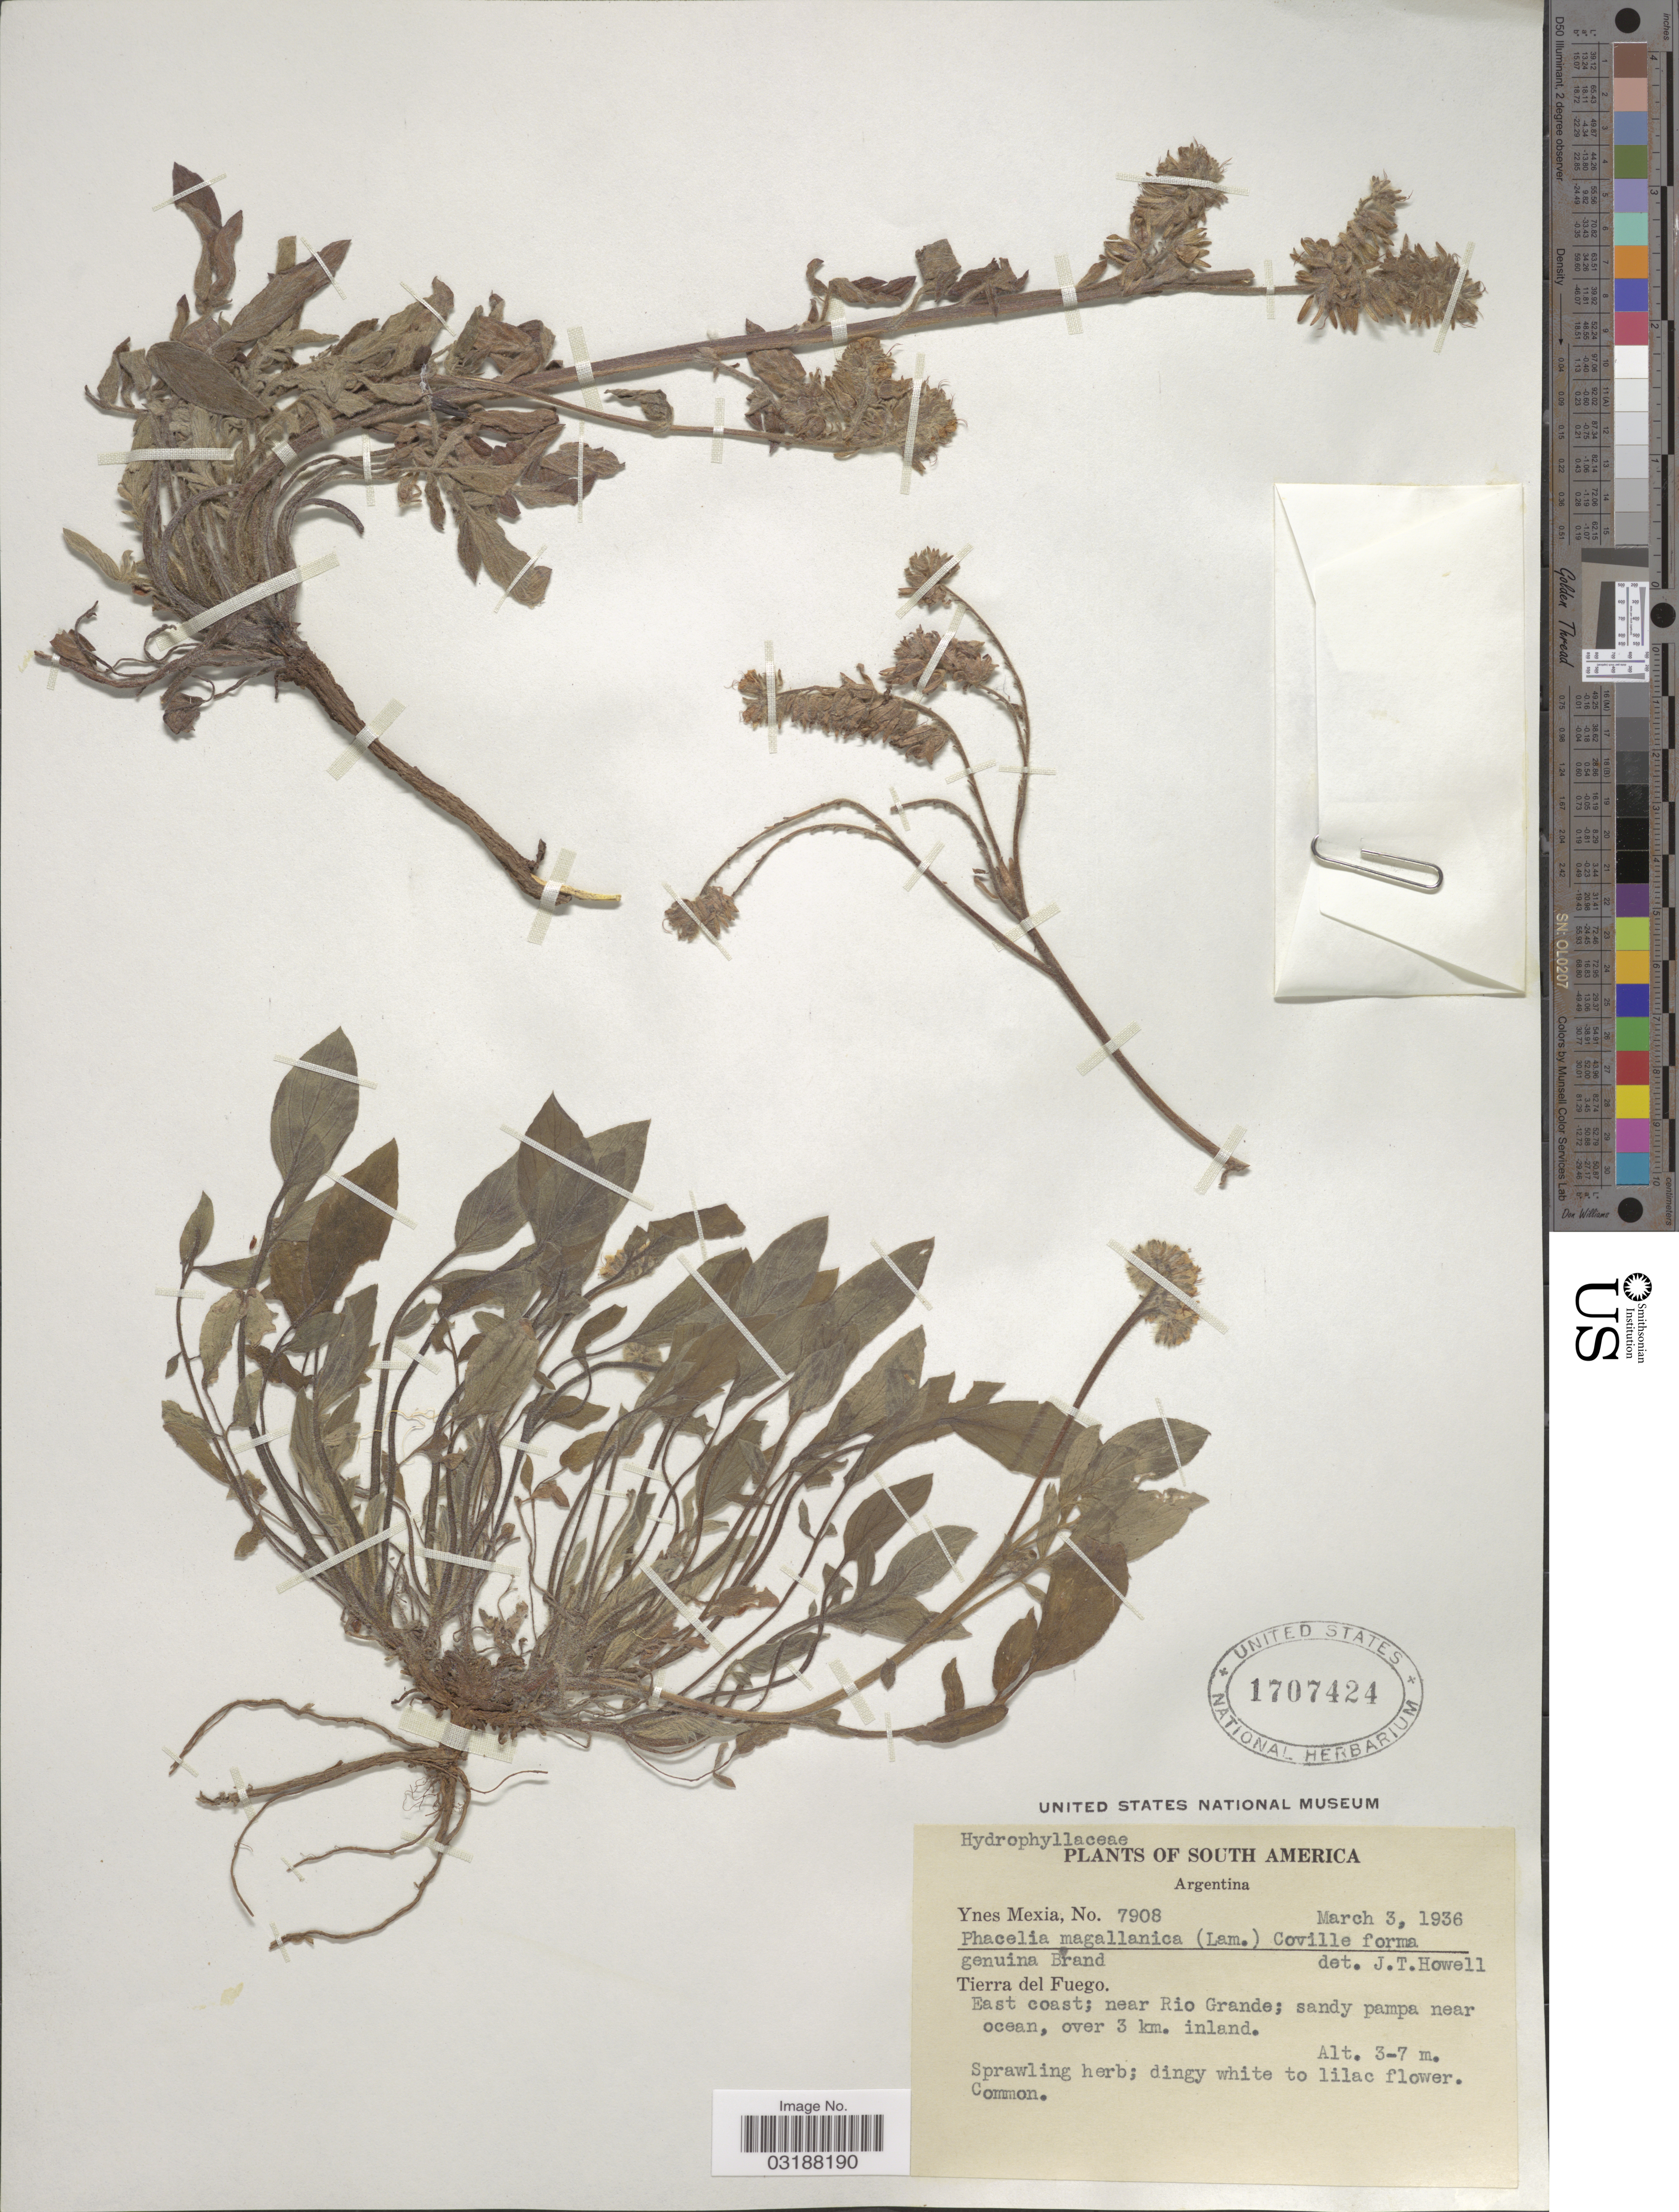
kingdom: Plantae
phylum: Tracheophyta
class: Magnoliopsida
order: Boraginales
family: Hydrophyllaceae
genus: Phacelia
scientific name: Phacelia magellanica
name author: (Lam.) Coville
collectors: Y. Mexia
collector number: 7908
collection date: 1936-03-03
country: Argentina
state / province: Tierra del Fuego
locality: East coast; near Rio Grande; sandy pampa near ocean, over 3 km. inland.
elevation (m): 3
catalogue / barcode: US 1707424